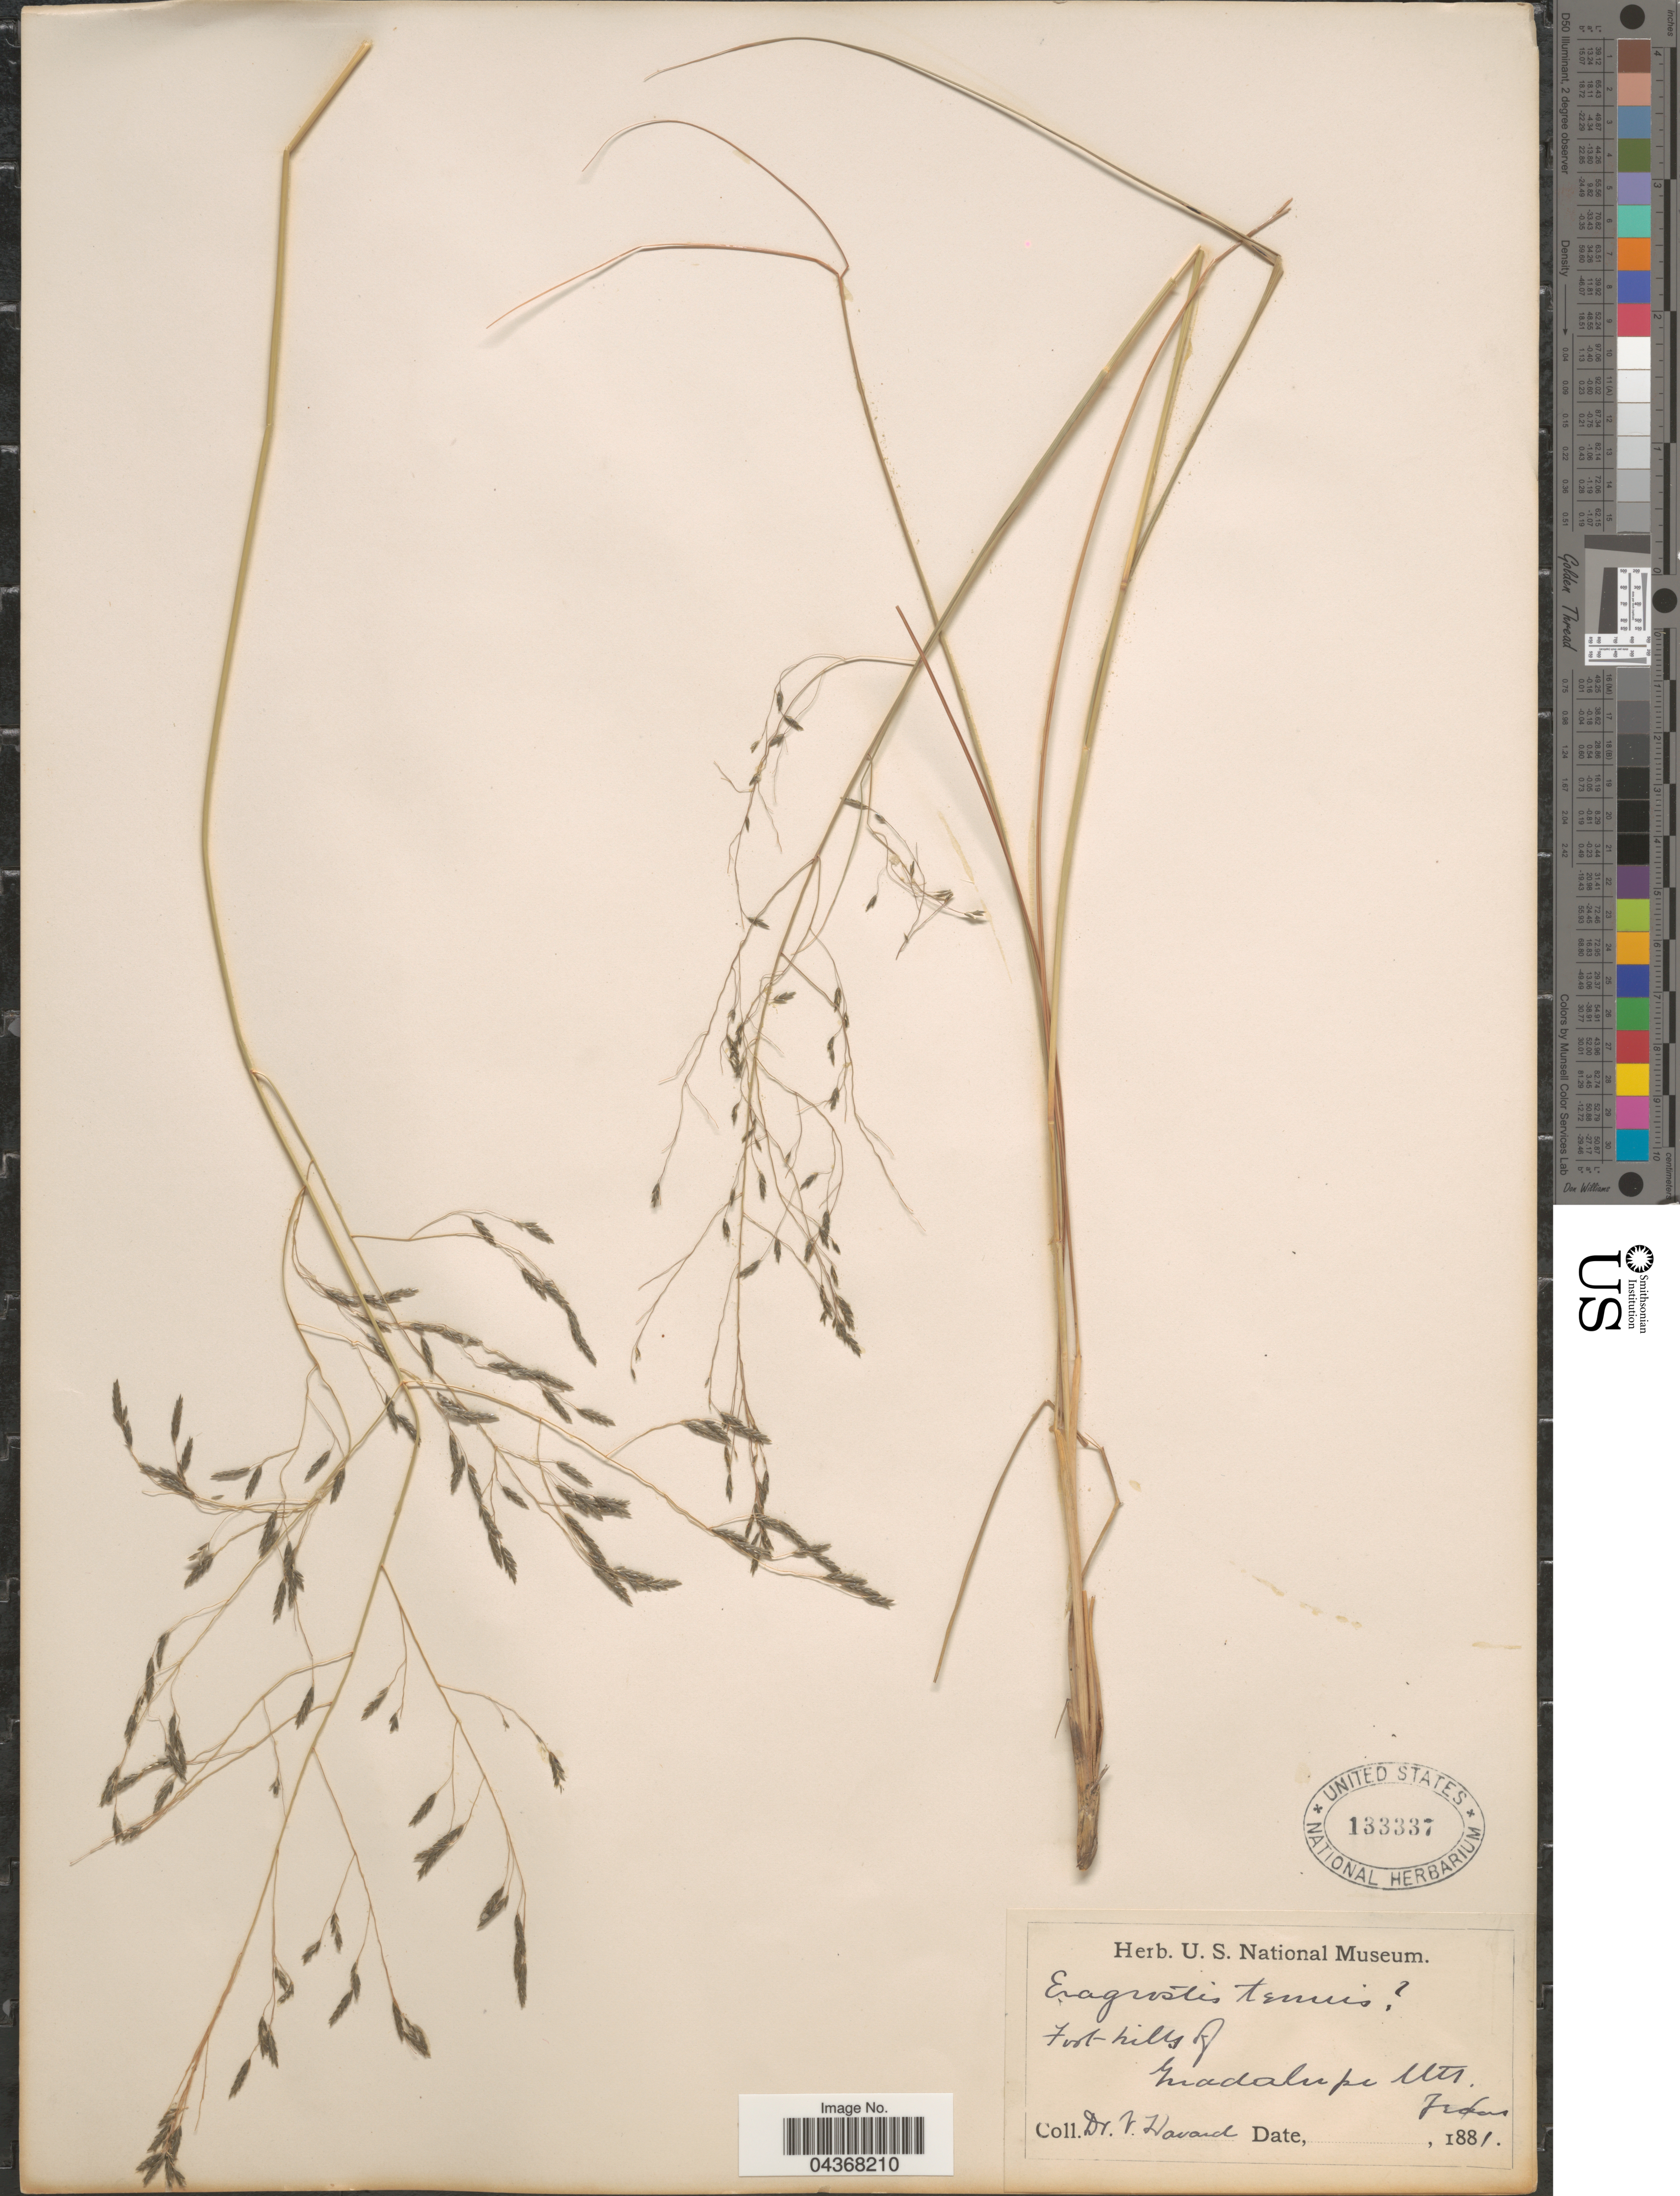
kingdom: Plantae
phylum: Tracheophyta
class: Liliopsida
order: Poales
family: Poaceae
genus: Eragrostis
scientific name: Eragrostis erosa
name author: Scribn. ex W.J. Beal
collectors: V. Howard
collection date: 1881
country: United States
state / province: Texas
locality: Foot hills of Guadalupe Mts.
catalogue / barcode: US 133337